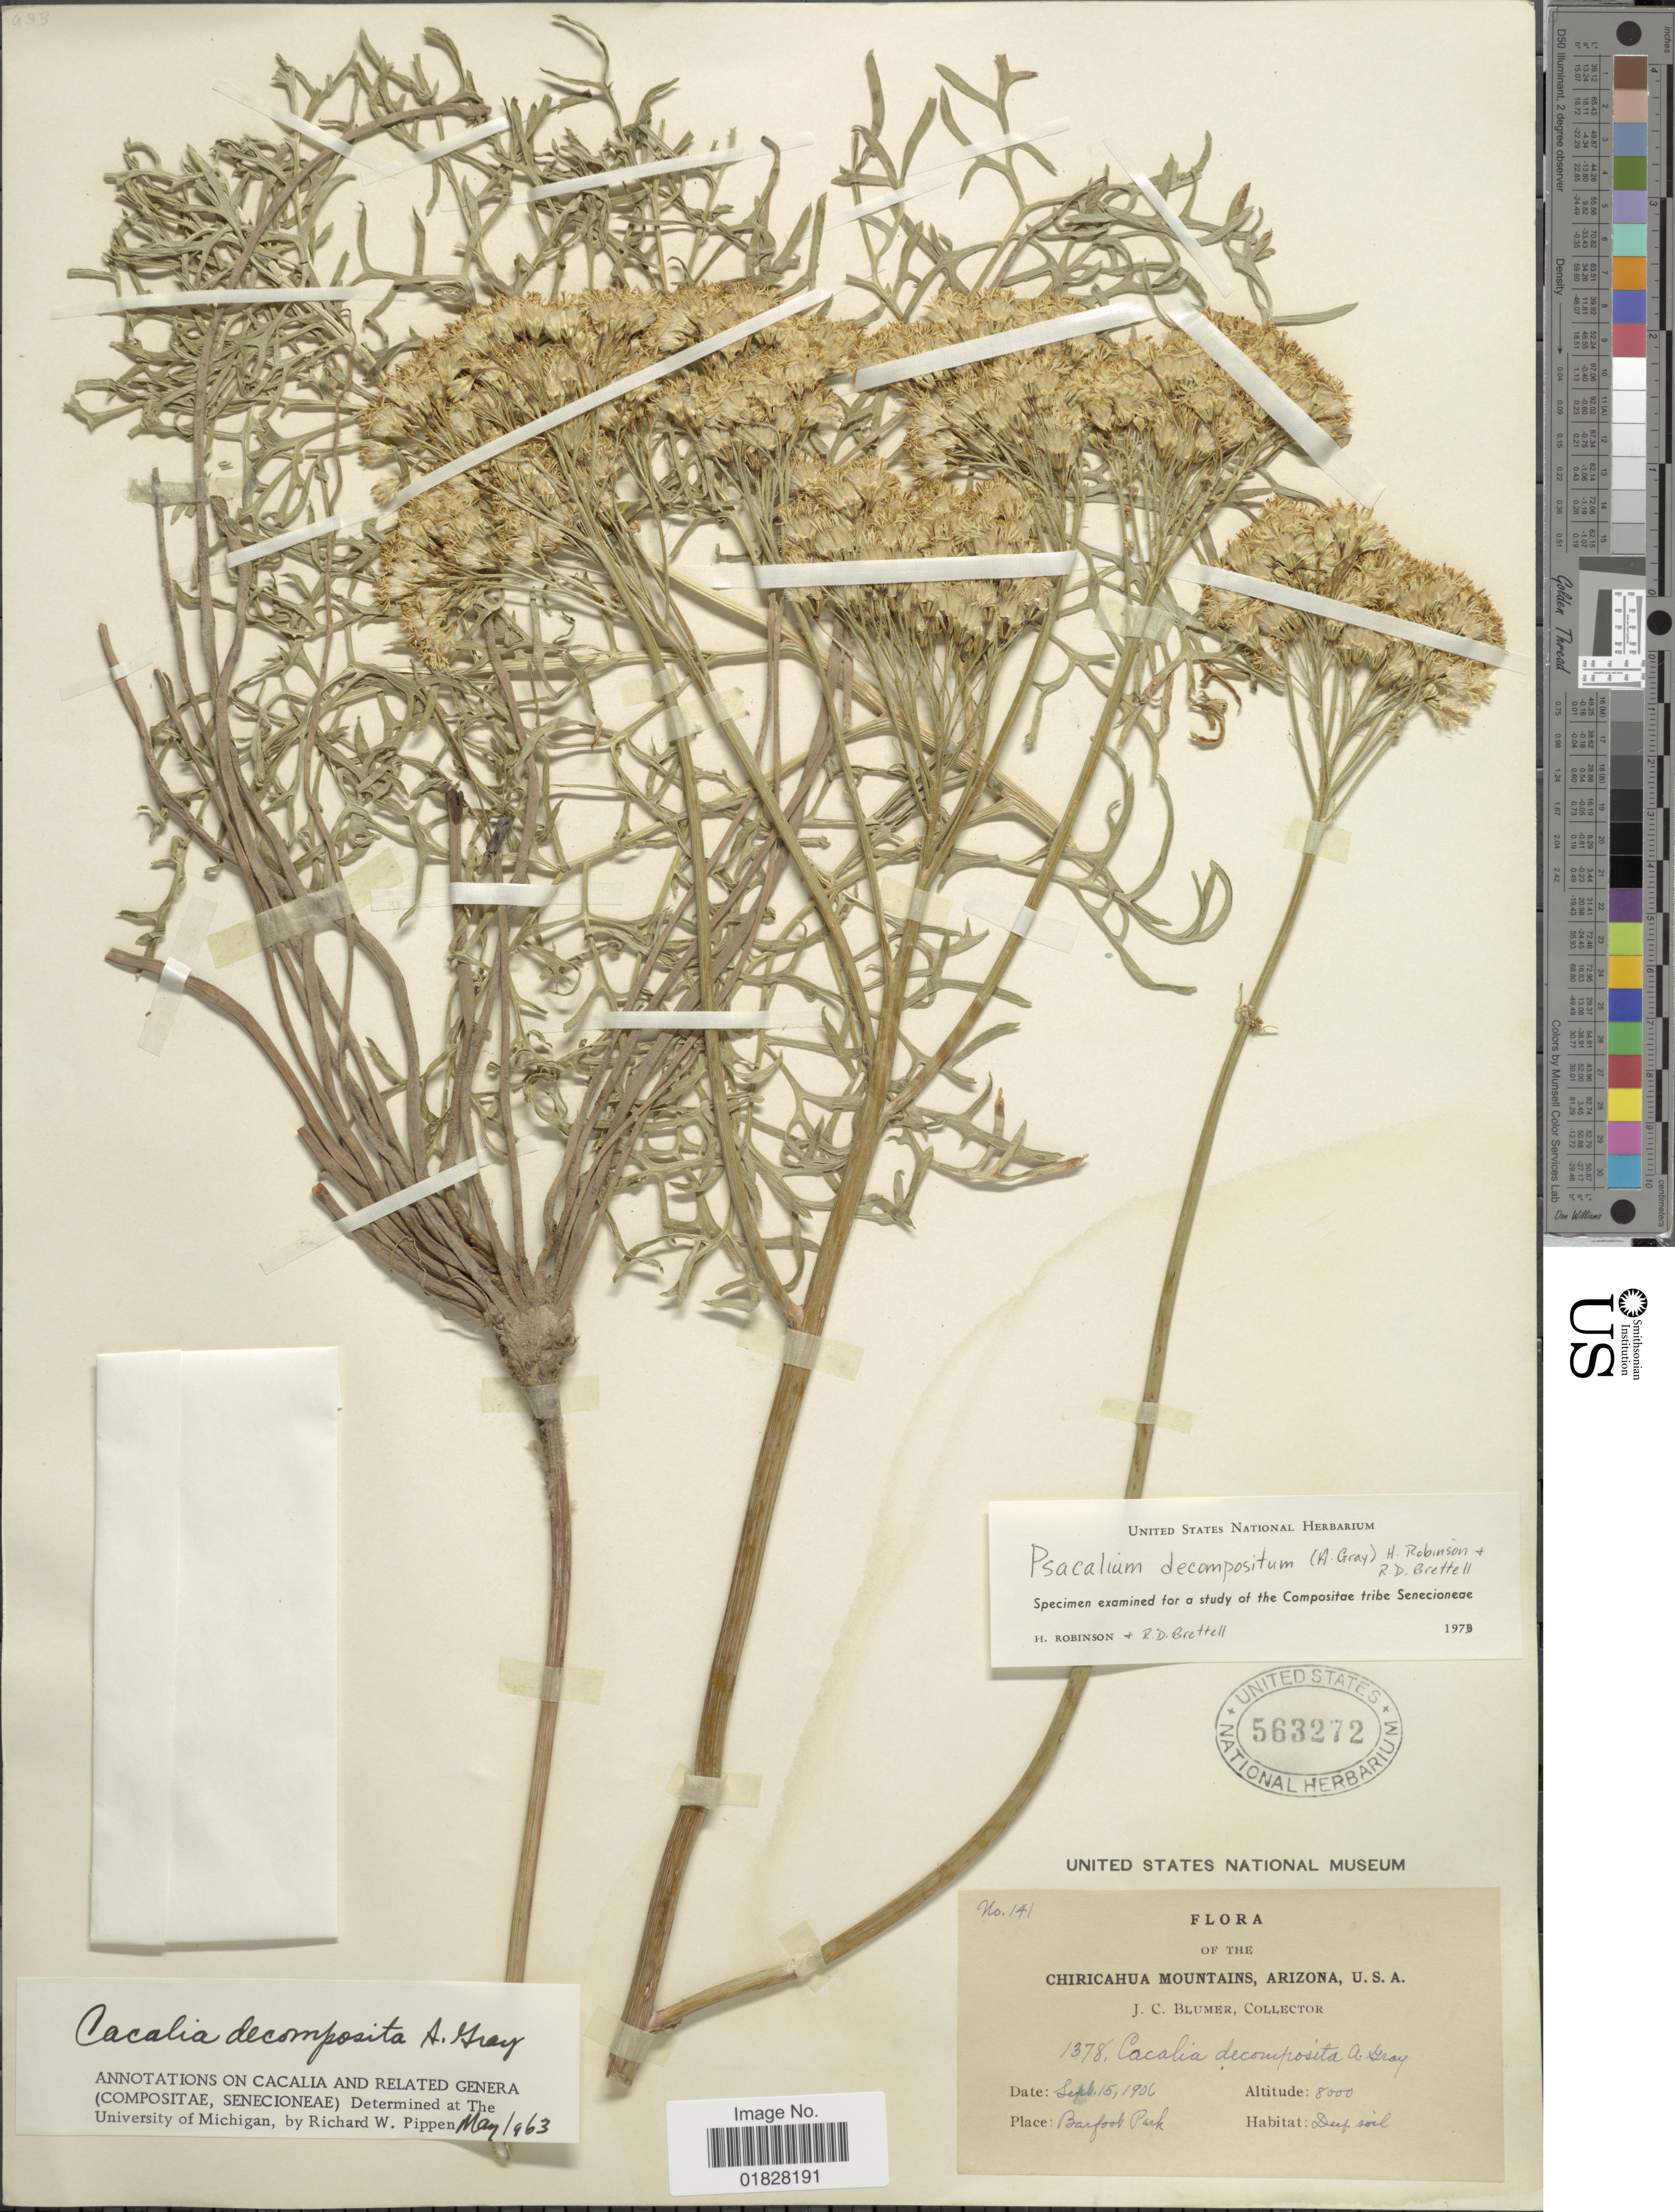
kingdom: Plantae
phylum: Tracheophyta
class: Magnoliopsida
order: Asterales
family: Asteraceae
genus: Psacalium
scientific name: Psacalium decompositum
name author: (A. Gray) H. Rob. & Brettell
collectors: J. C. Blumer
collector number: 141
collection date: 1906-09-15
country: United States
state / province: Arizona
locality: Chiricahua Mountains, Arizona, U.S.A. Barfoot park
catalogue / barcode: US 563272